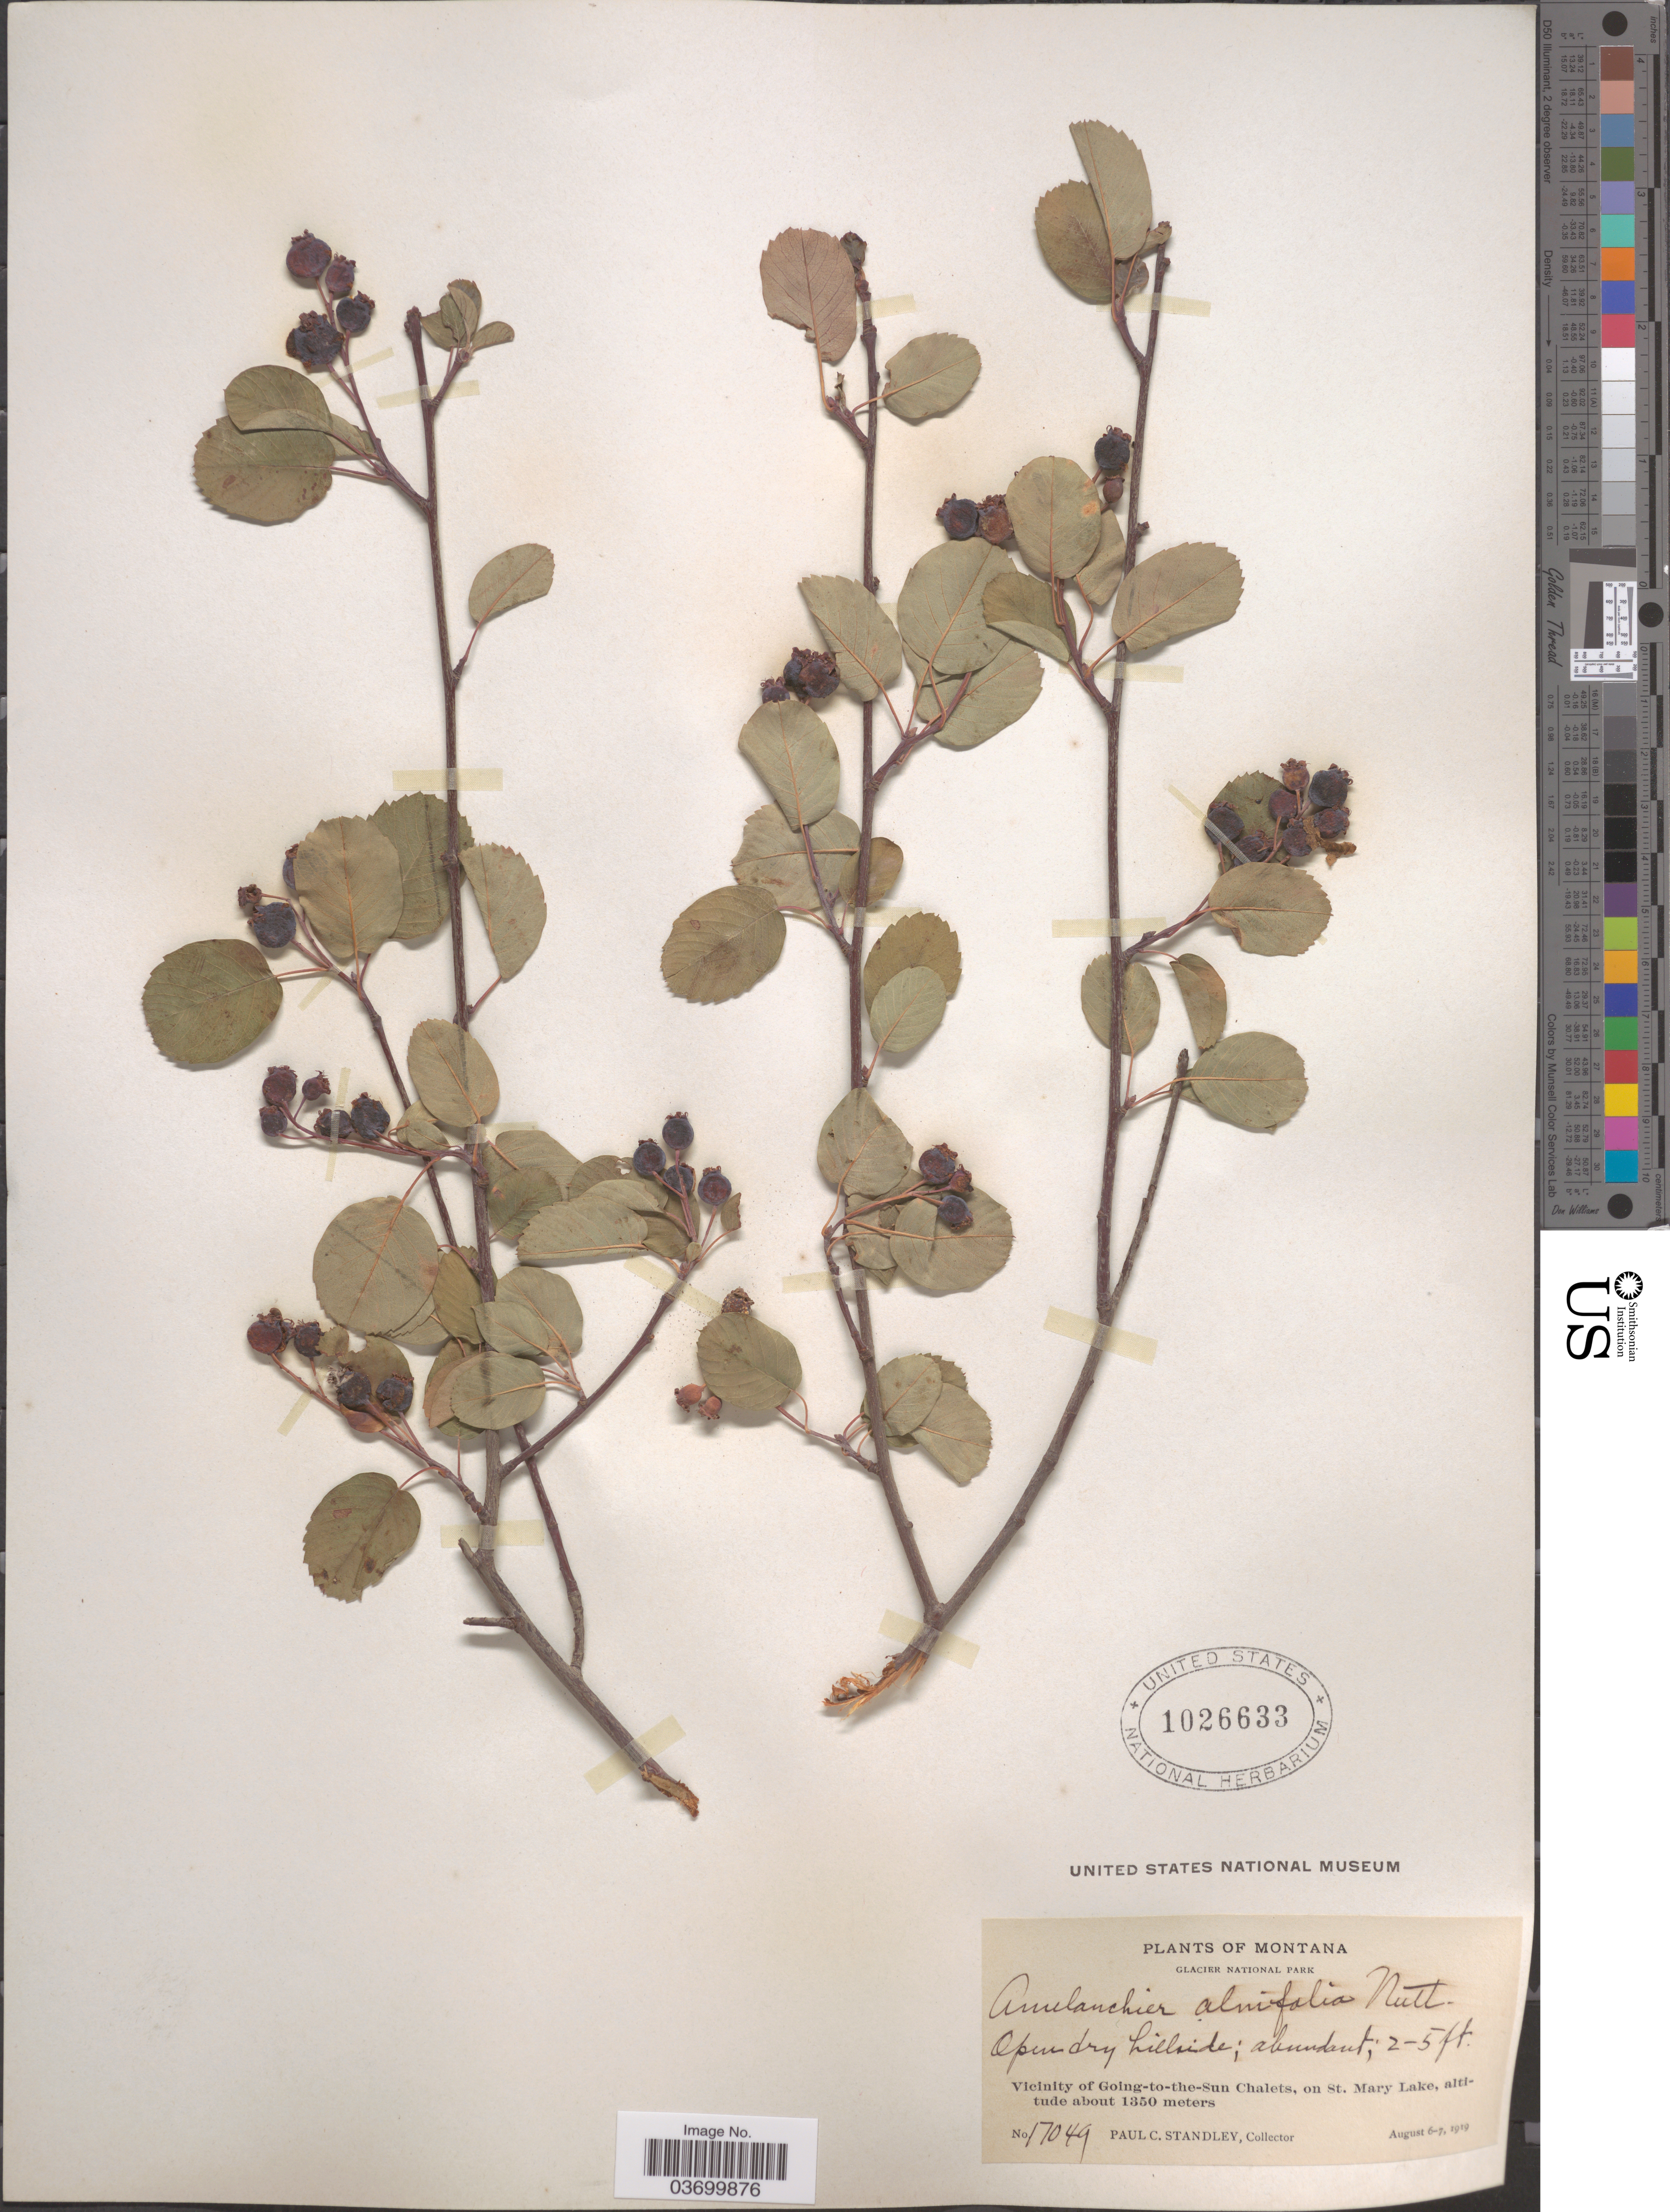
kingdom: Plantae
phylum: Tracheophyta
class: Magnoliopsida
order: Rosales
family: Rosaceae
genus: Amelanchier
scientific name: Amelanchier alnifolia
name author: (Nutt.) Nutt. ex M. Roem.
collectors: P. C. Standley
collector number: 17049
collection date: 1919-08-06/1919-08-07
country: United States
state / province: Montana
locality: Glacier National Park. Vicinity of Going-to-the-Sun Chalets, on St. Mary Lake.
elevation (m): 1350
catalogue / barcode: US 1026633